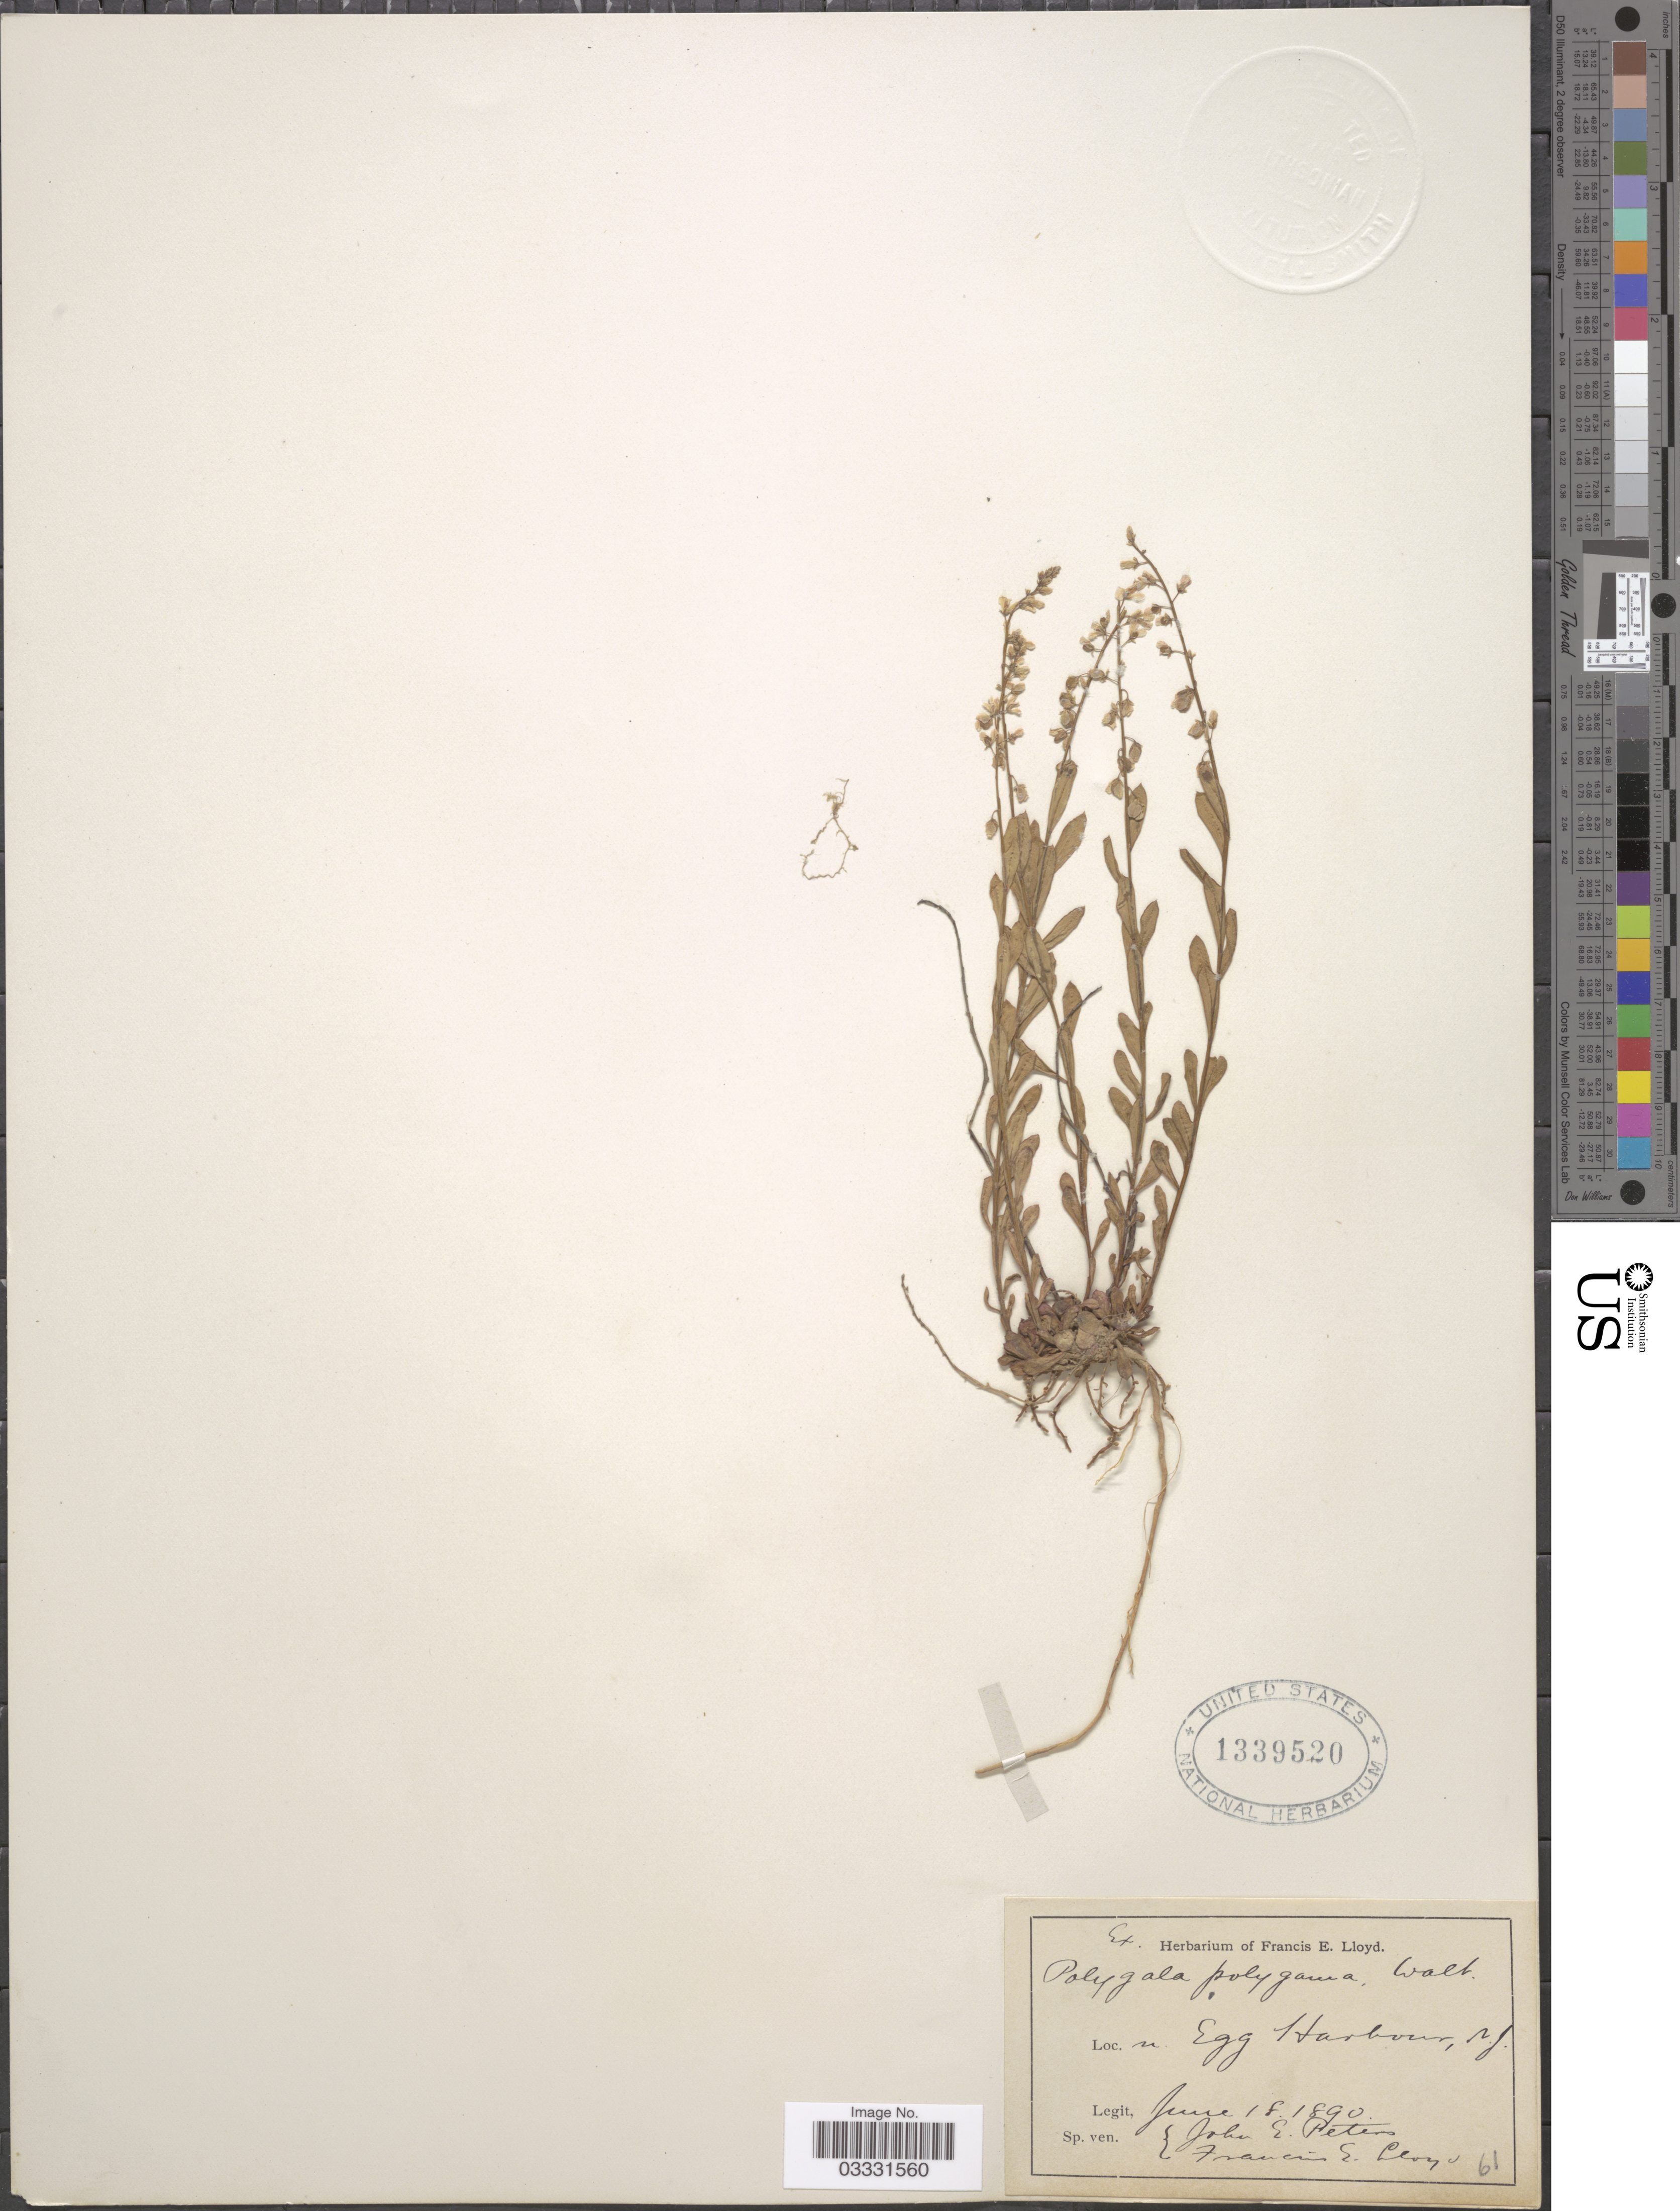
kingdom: Plantae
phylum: Tracheophyta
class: Magnoliopsida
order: Fabales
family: Polygalaceae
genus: Polygala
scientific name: Polygala polygama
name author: Walter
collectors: J. Peters & Lloyd, C. E.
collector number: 61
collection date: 1890-06-18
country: United States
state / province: New Jersey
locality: Egg Harbour.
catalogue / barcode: US 1339520